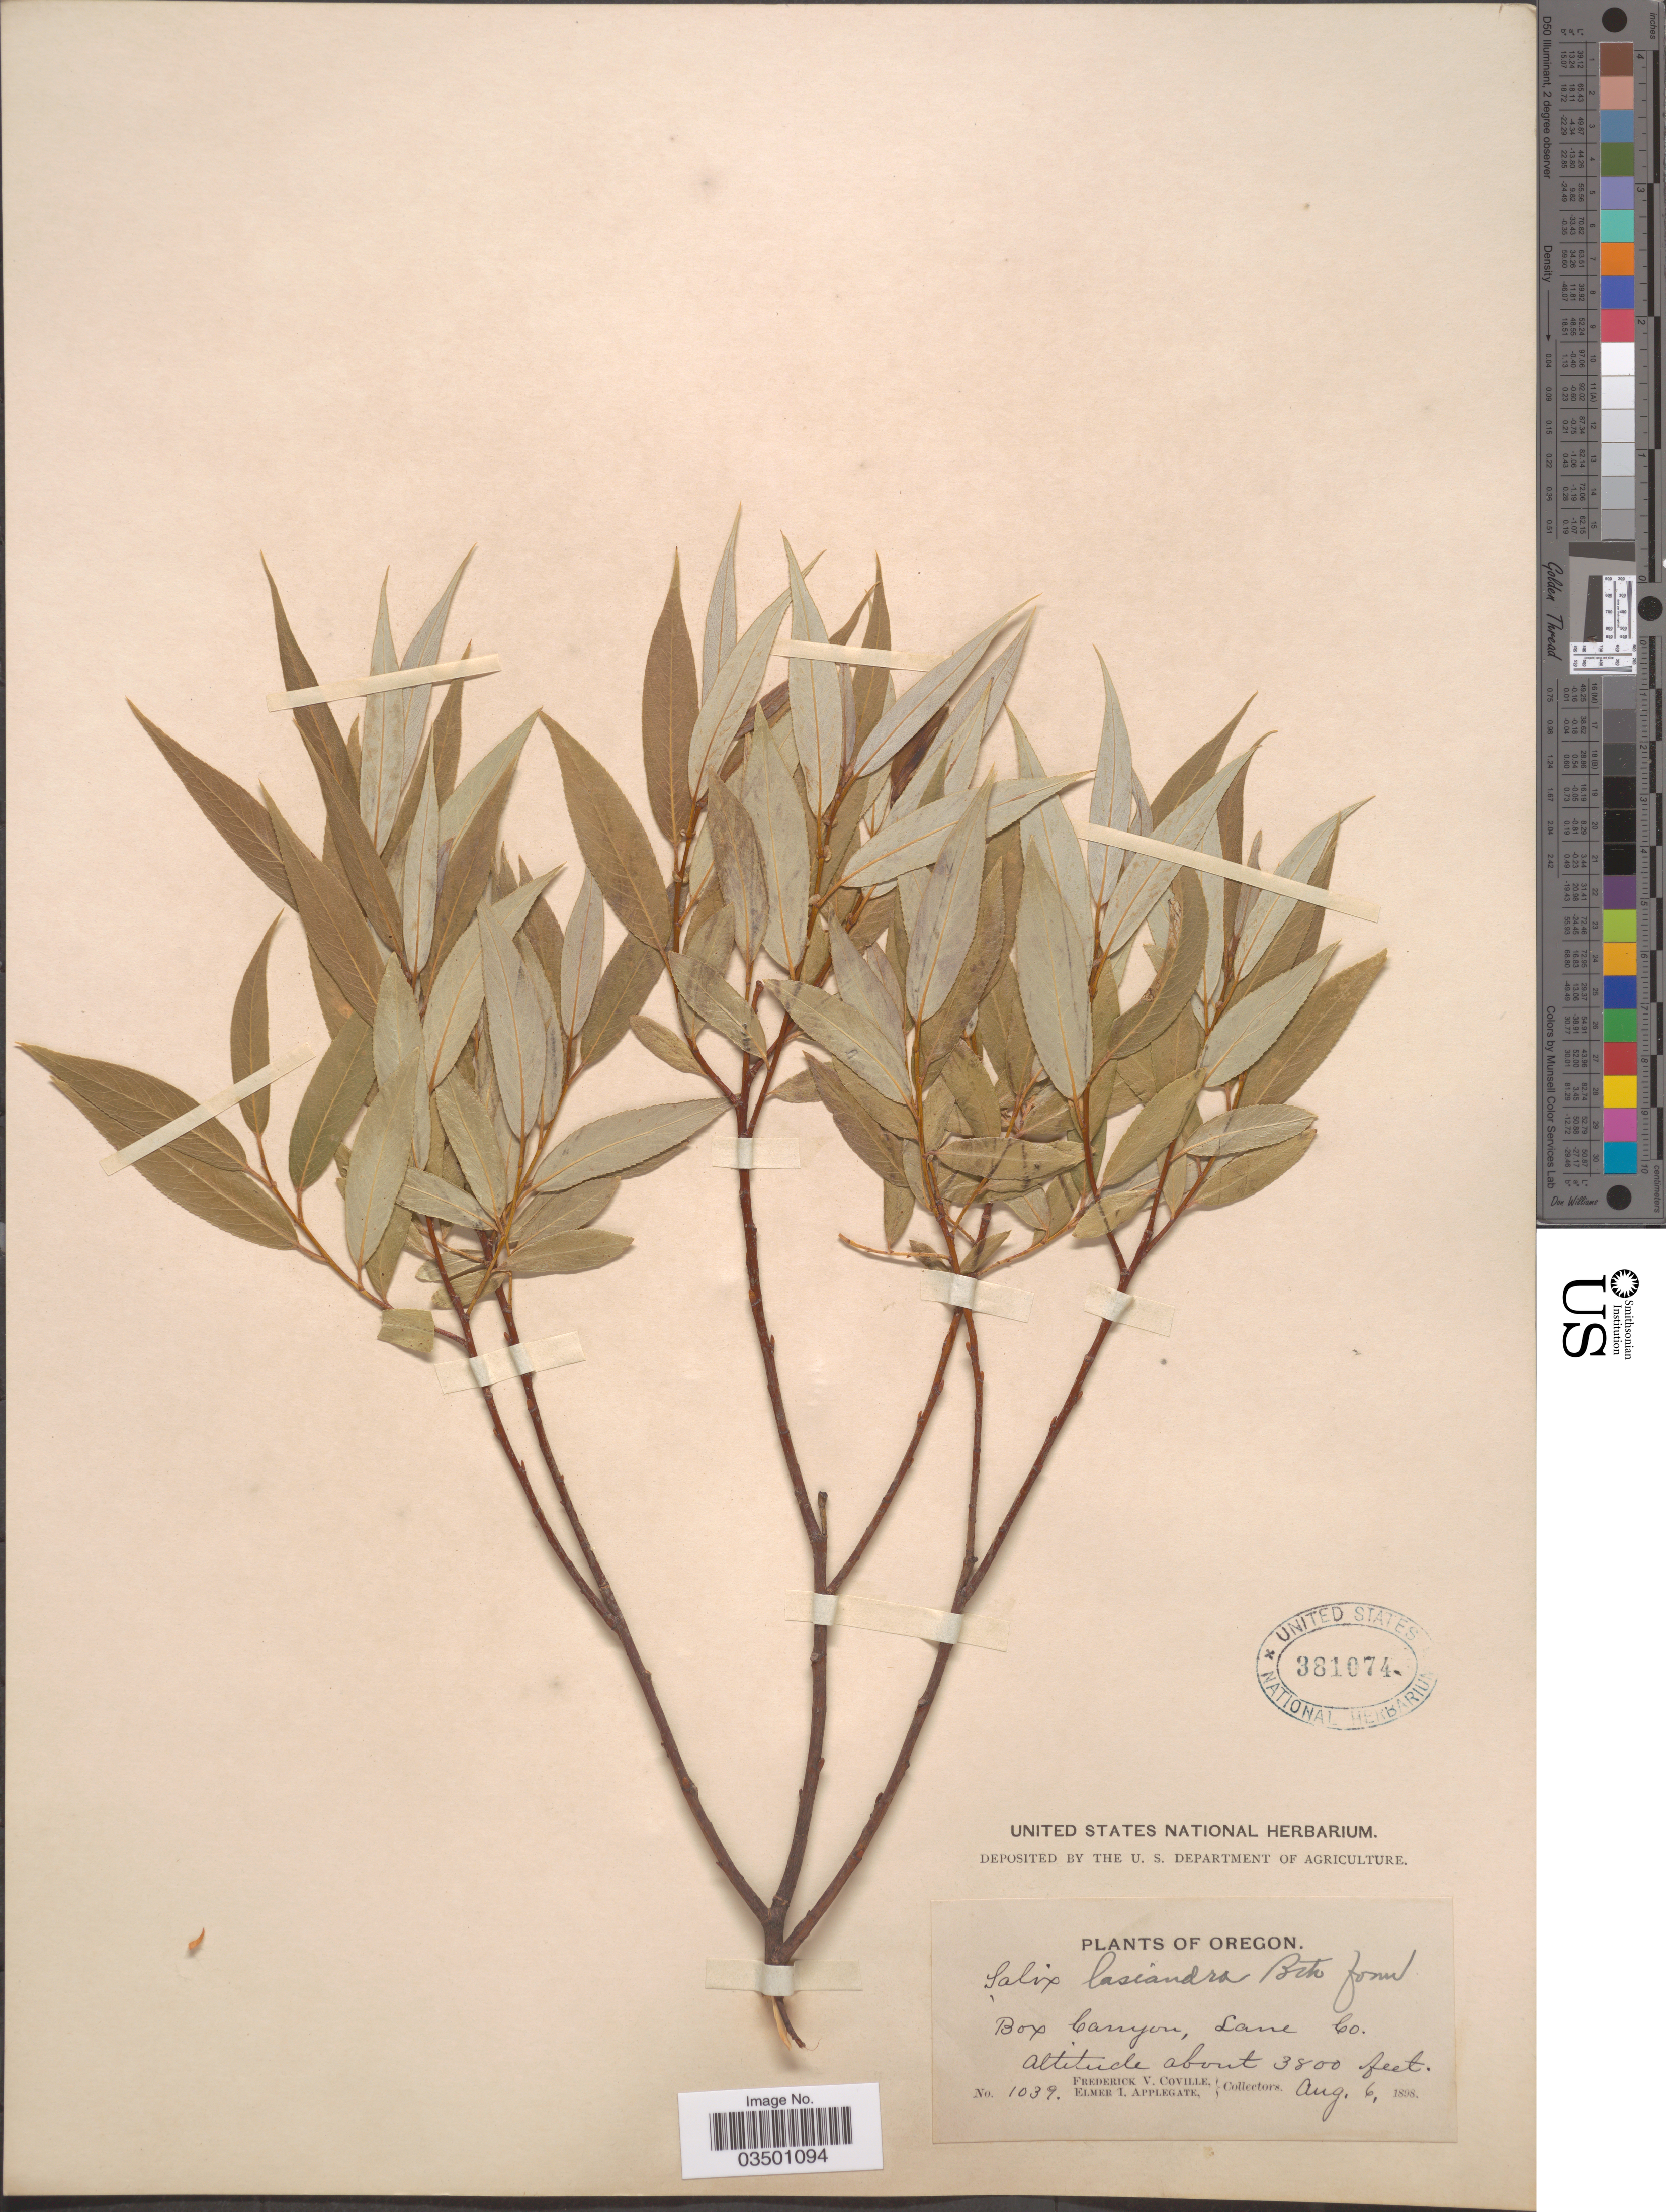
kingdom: Plantae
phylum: Tracheophyta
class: Magnoliopsida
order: Malpighiales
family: Salicaceae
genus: Salix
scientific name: Salix lasiandra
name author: Benth.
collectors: F. V. Coville & E. I. Applegate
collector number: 1039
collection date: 1898-08-06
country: United States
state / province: Oregon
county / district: Lane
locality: Box Canyon, Lane Co.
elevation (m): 1158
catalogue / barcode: US 381074